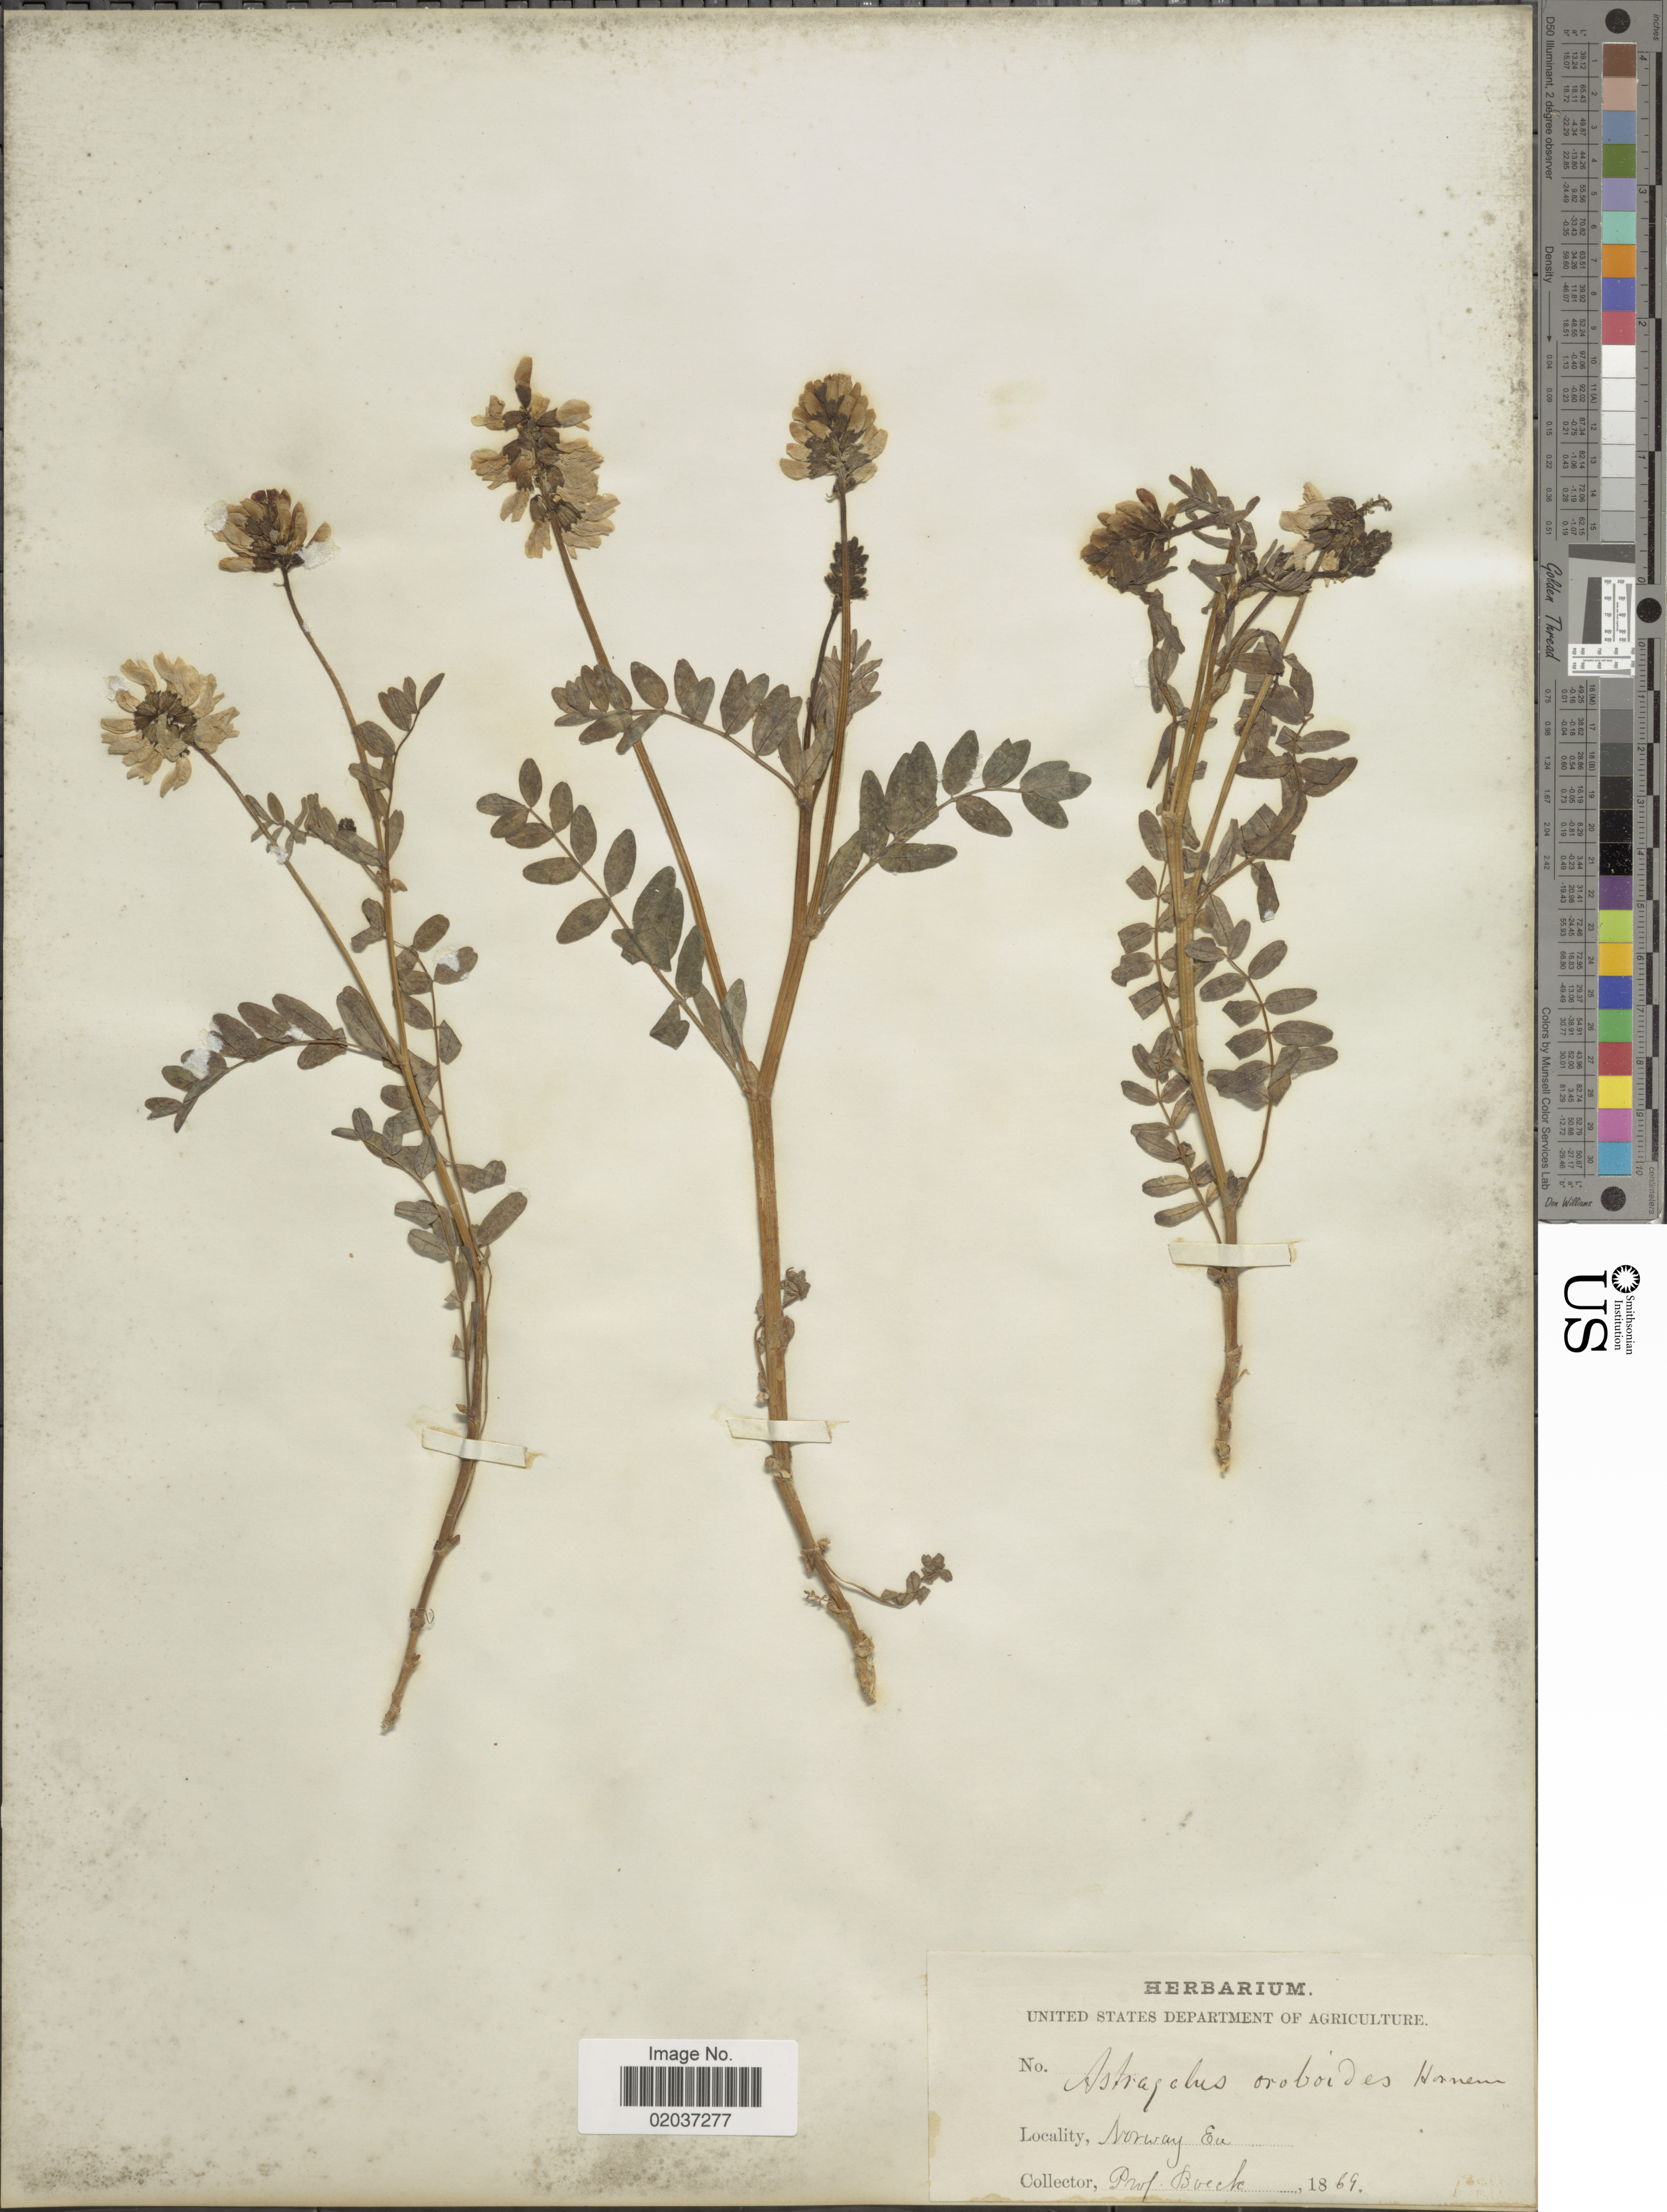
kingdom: Plantae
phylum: Tracheophyta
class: Magnoliopsida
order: Fabales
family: Fabaceae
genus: Astragalus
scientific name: Astragalus oroboides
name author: Hornem.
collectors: P. Boeck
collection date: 1869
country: Norway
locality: Norway. Eu.